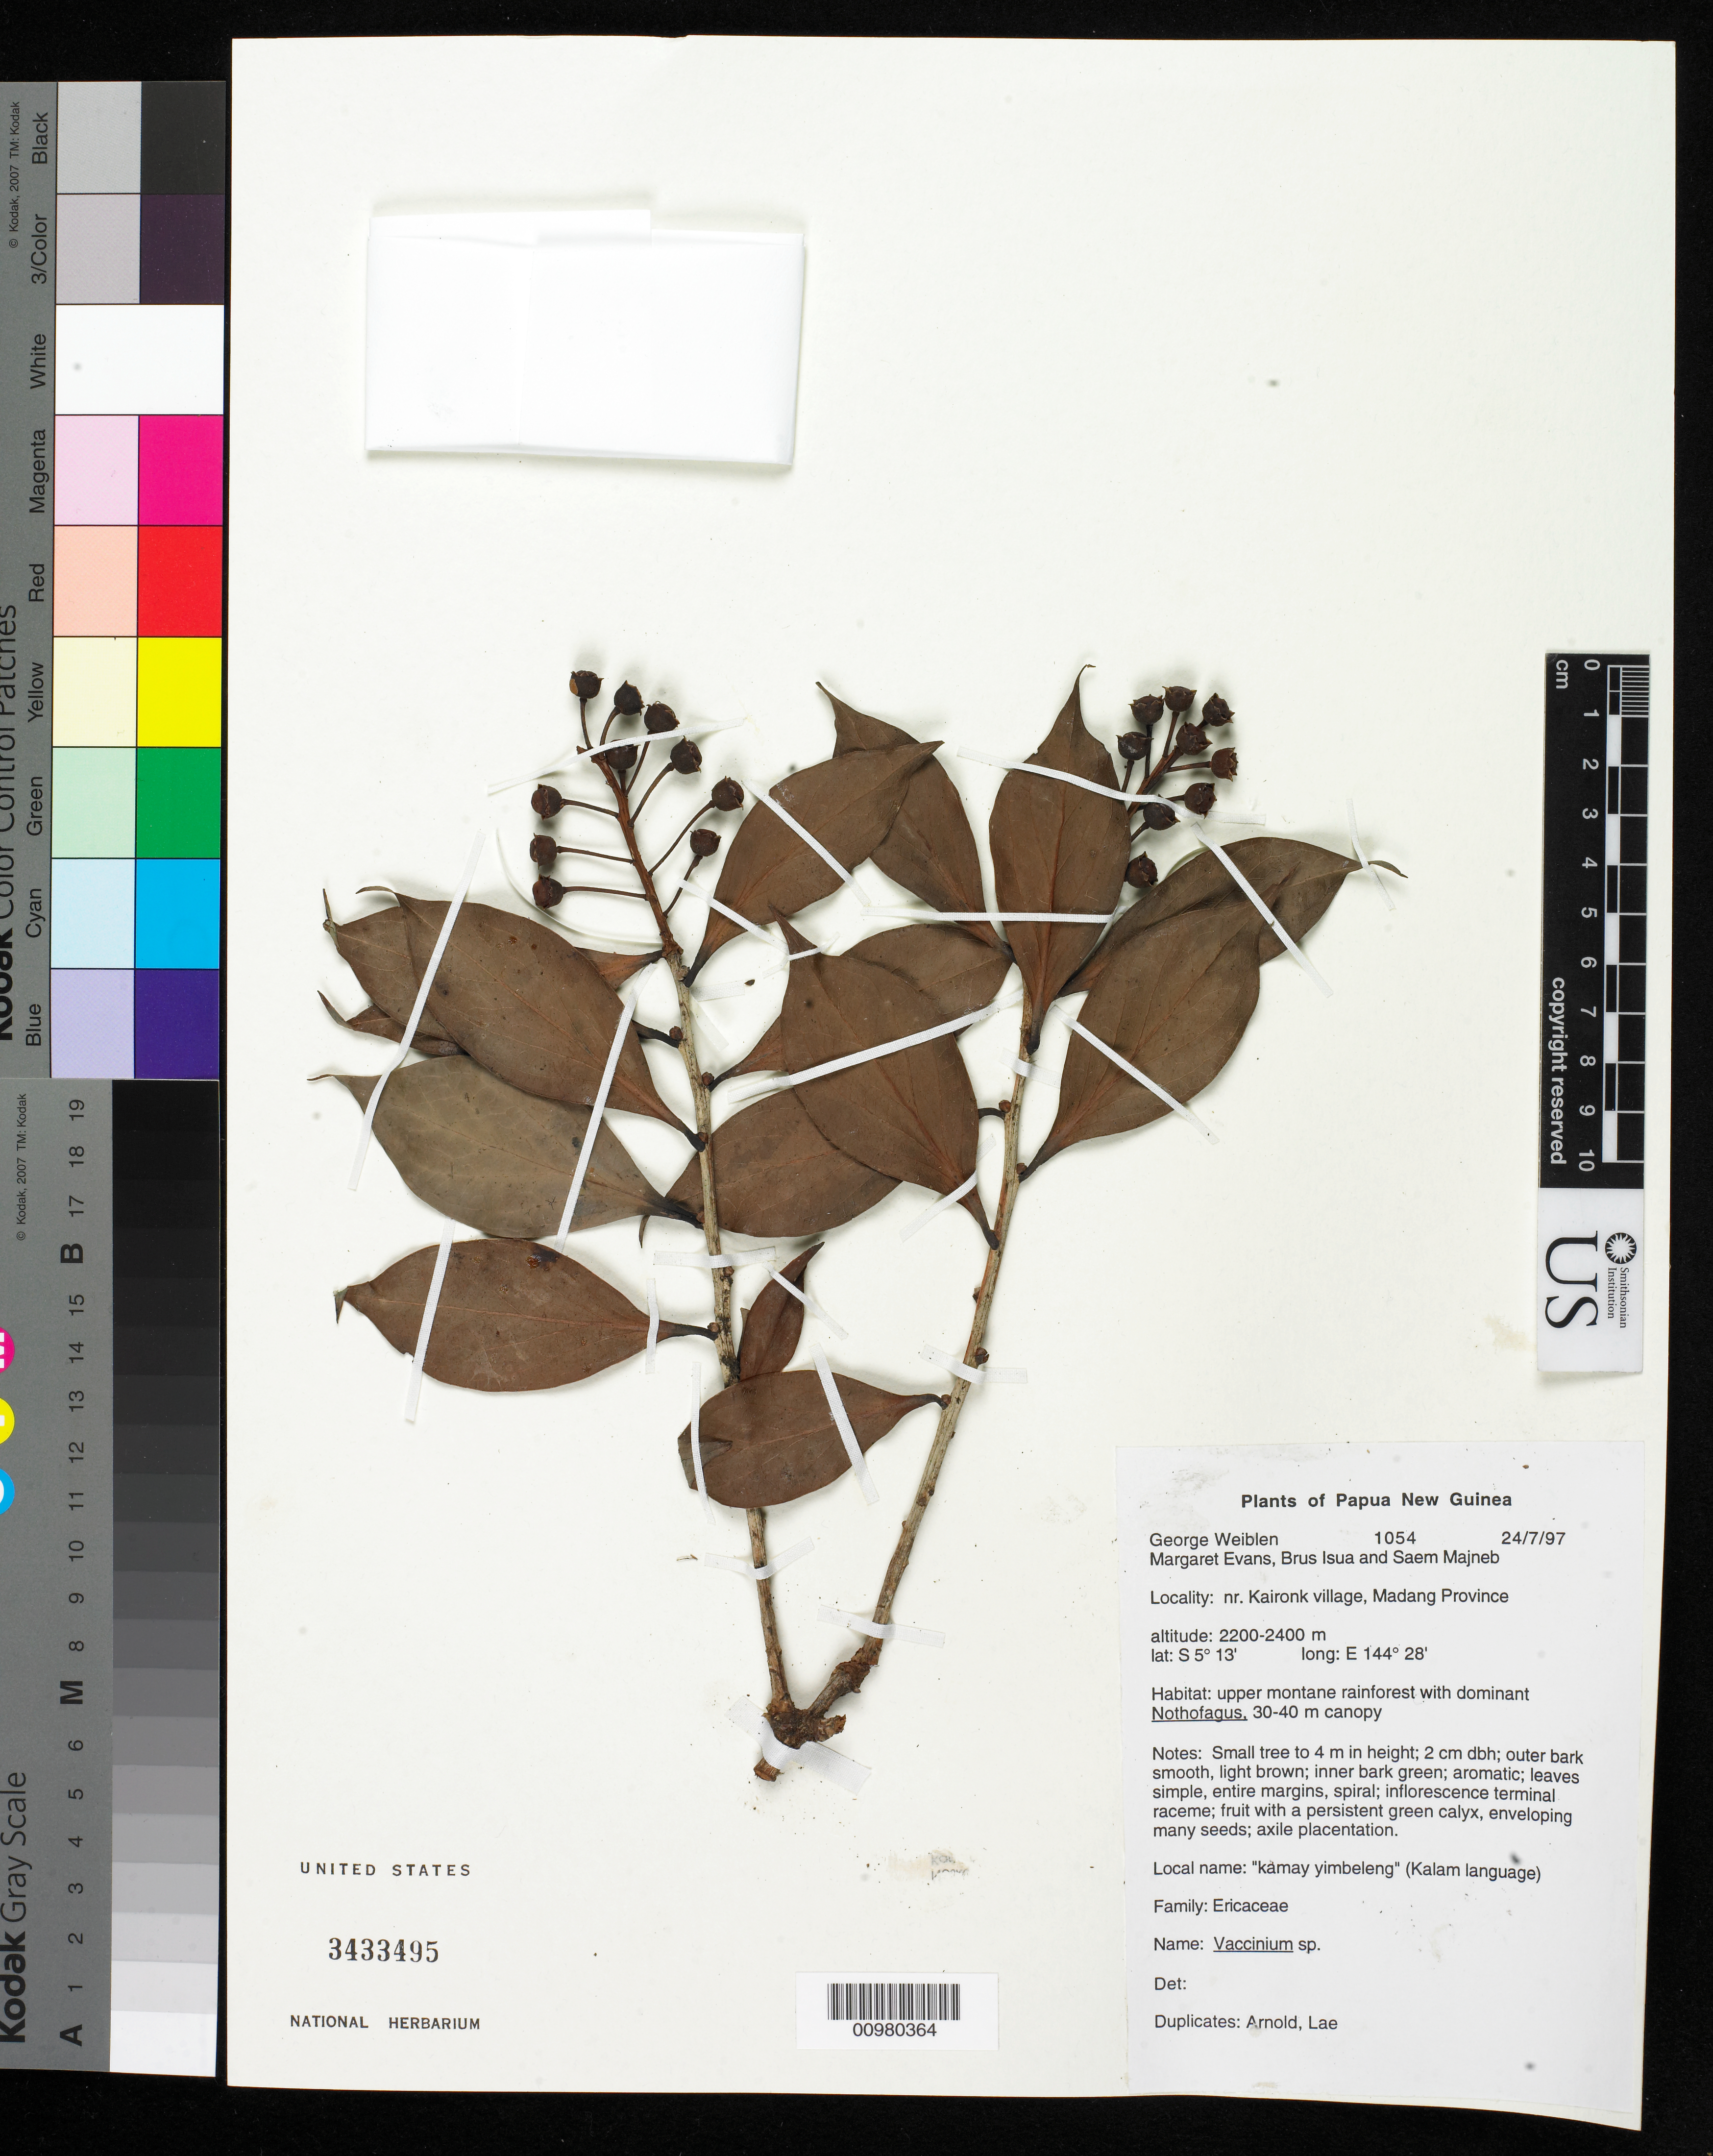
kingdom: Plantae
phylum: Tracheophyta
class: Magnoliopsida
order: Ericales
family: Ericaceae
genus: Vaccinium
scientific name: Vaccinium sp.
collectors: G. D. Weiblen, Marg. Evans, B. Isua & S. Majneb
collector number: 1054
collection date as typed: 24 Jul 1997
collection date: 1997-07-24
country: Papua New Guinea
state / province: Madang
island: New Guinea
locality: near Kaironk village. Upper montane rainforest with dominant Nothofagus, 30-40m canopy.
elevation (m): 2200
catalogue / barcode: US 3433495